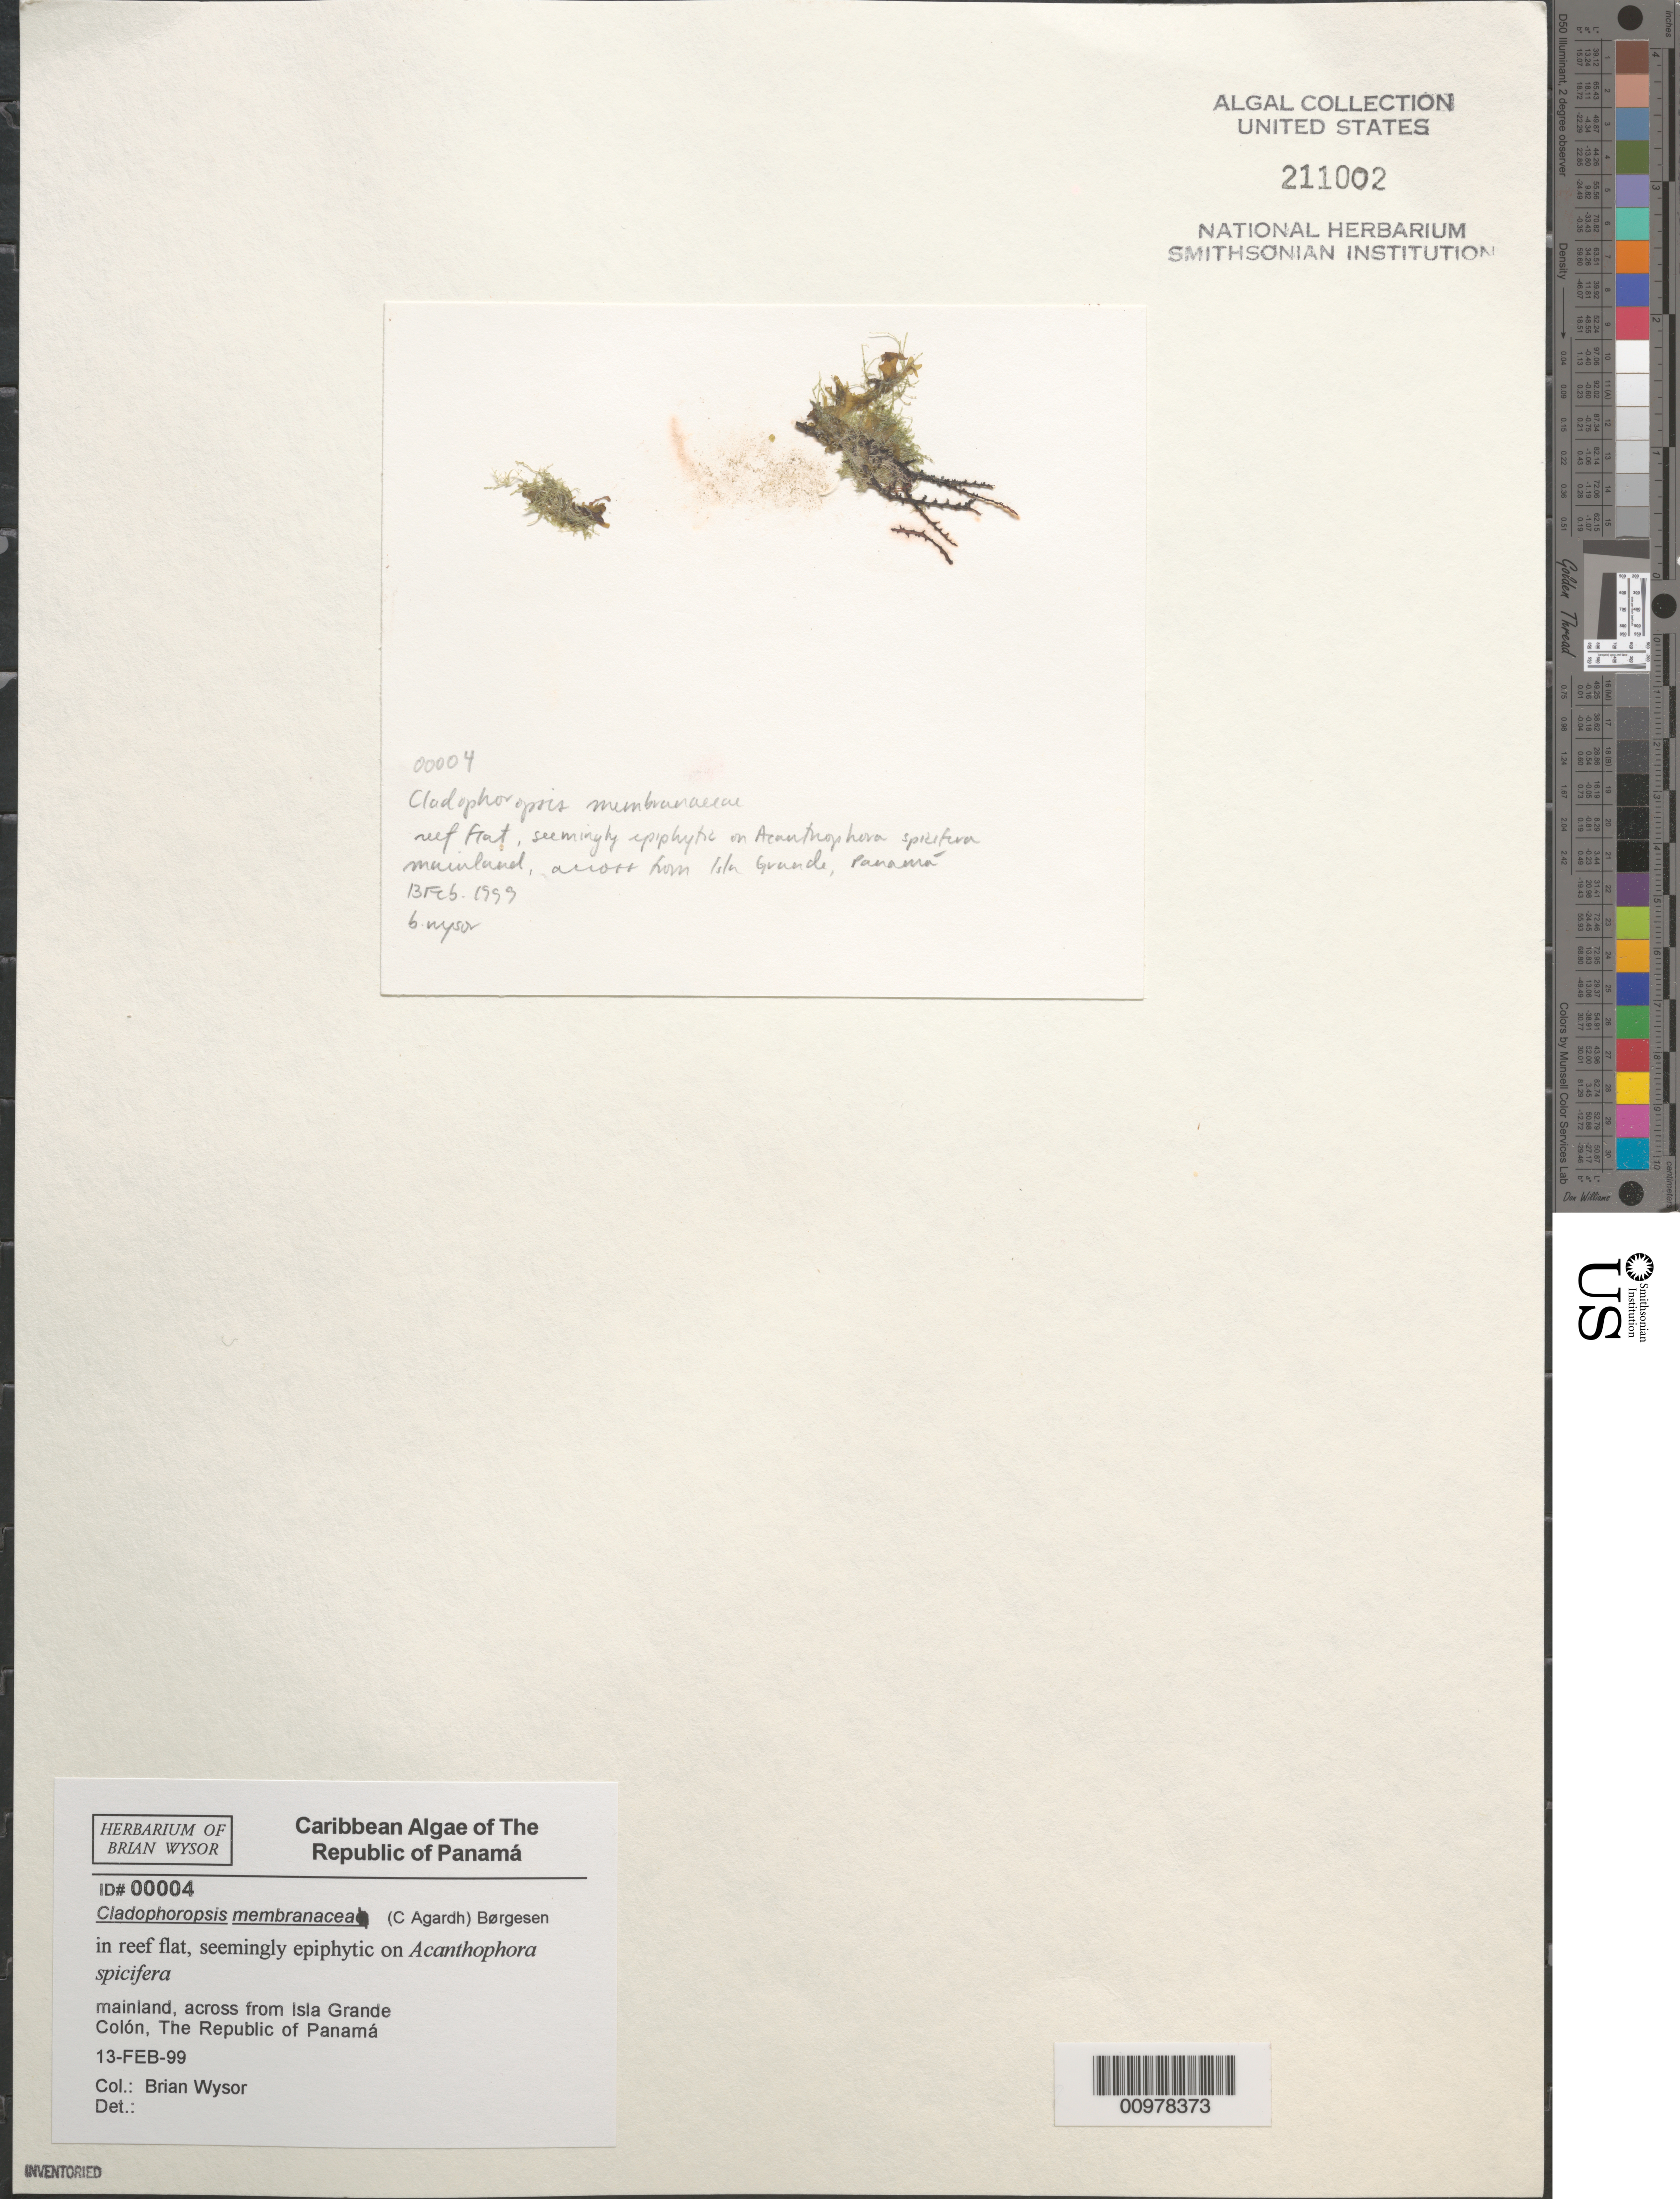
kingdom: Plantae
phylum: Chlorophyta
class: Ulvophyceae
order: Siphonocladales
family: Boodleaceae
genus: Cladophoropsis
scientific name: Cladophoropsis membranacea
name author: (Hofman-Bang) Børgesen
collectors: B. Wysor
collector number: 00004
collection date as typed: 13 Feb 1999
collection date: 1999-02-13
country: Panama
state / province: Colón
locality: Mainland, across from Isla Grande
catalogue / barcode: US 211002